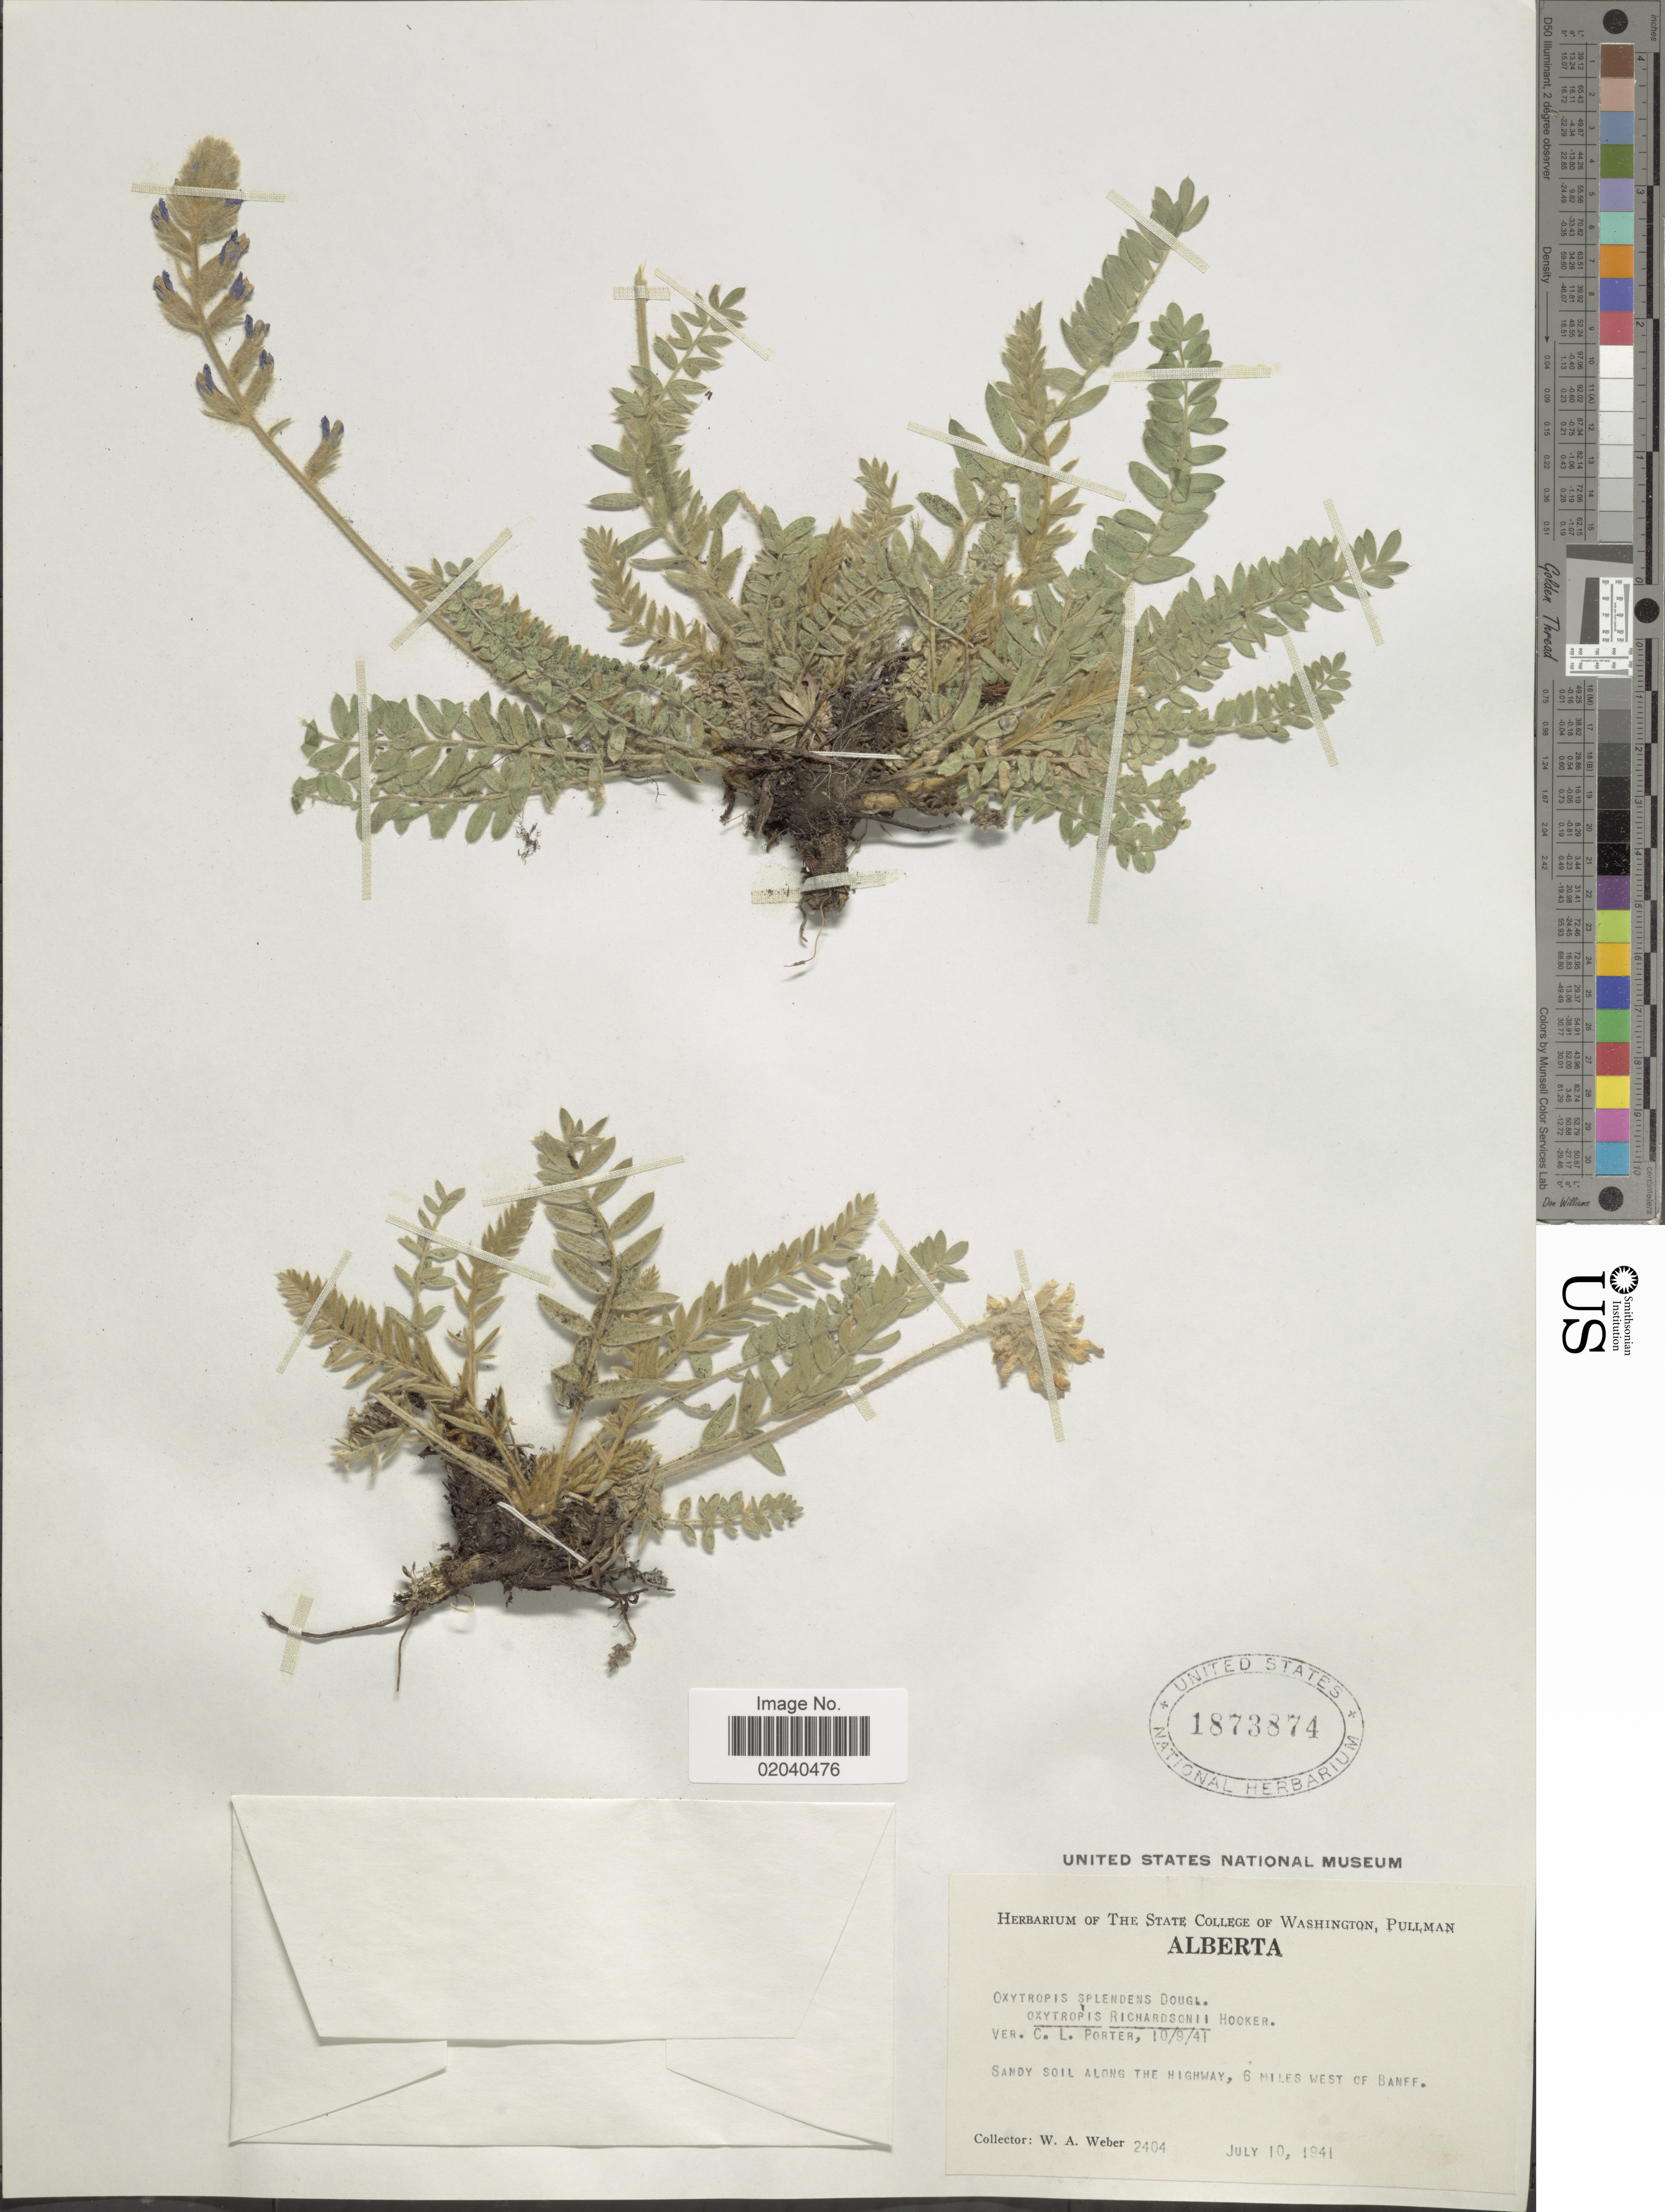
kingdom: Plantae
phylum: Tracheophyta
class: Magnoliopsida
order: Fabales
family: Fabaceae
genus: Oxytropis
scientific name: Oxytropis splendens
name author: Douglas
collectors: W. A. Weber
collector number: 2404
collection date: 1941-07-10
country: Canada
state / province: Alberta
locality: Sandy soil along the highway, 6 miles west of Banff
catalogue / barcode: US 1873874